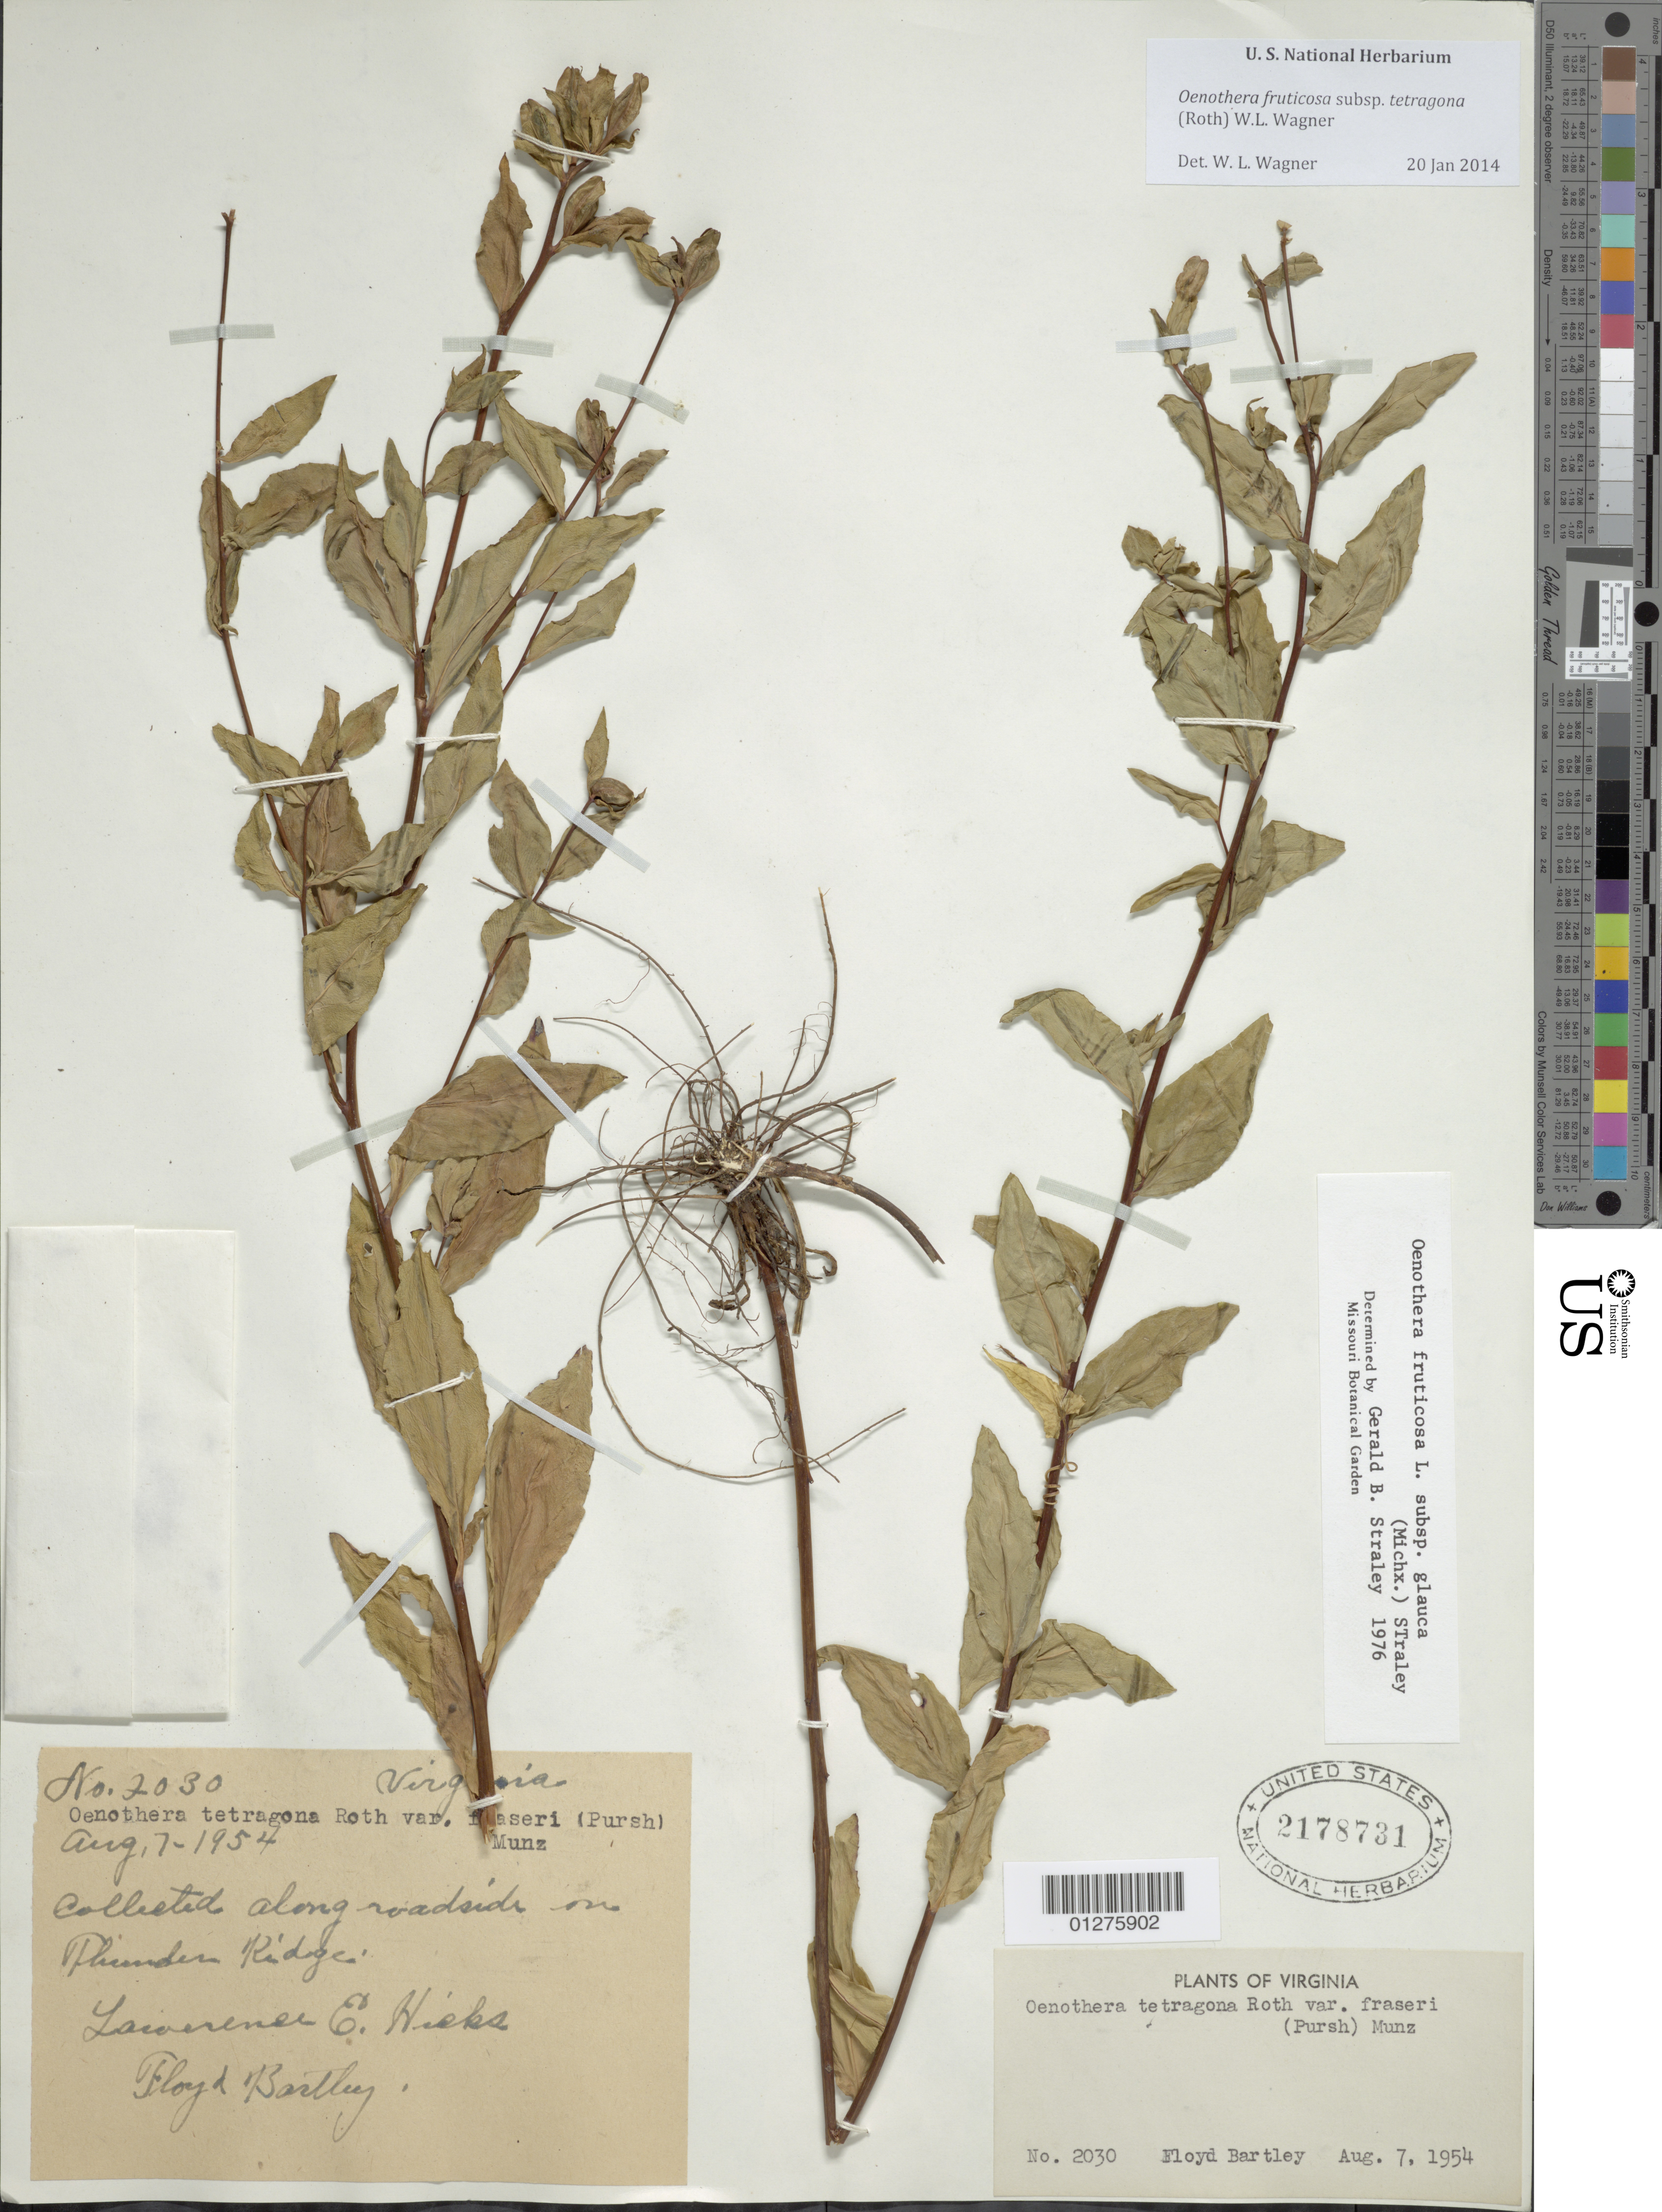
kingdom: Plantae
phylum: Tracheophyta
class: Magnoliopsida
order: Myrtales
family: Onagraceae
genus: Oenothera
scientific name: Oenothera fruticosa subsp. tetragona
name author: (Roth) W.L. Wagner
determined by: Wagner, W. L., (BOT), Smithsonian Institution - National Museum of Natural History (UNITED STATES)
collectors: F. Bartley & L. E. Hicks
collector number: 7030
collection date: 1954-08-07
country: United States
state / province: Virginia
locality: Plunder Ridge.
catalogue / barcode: US 2178731